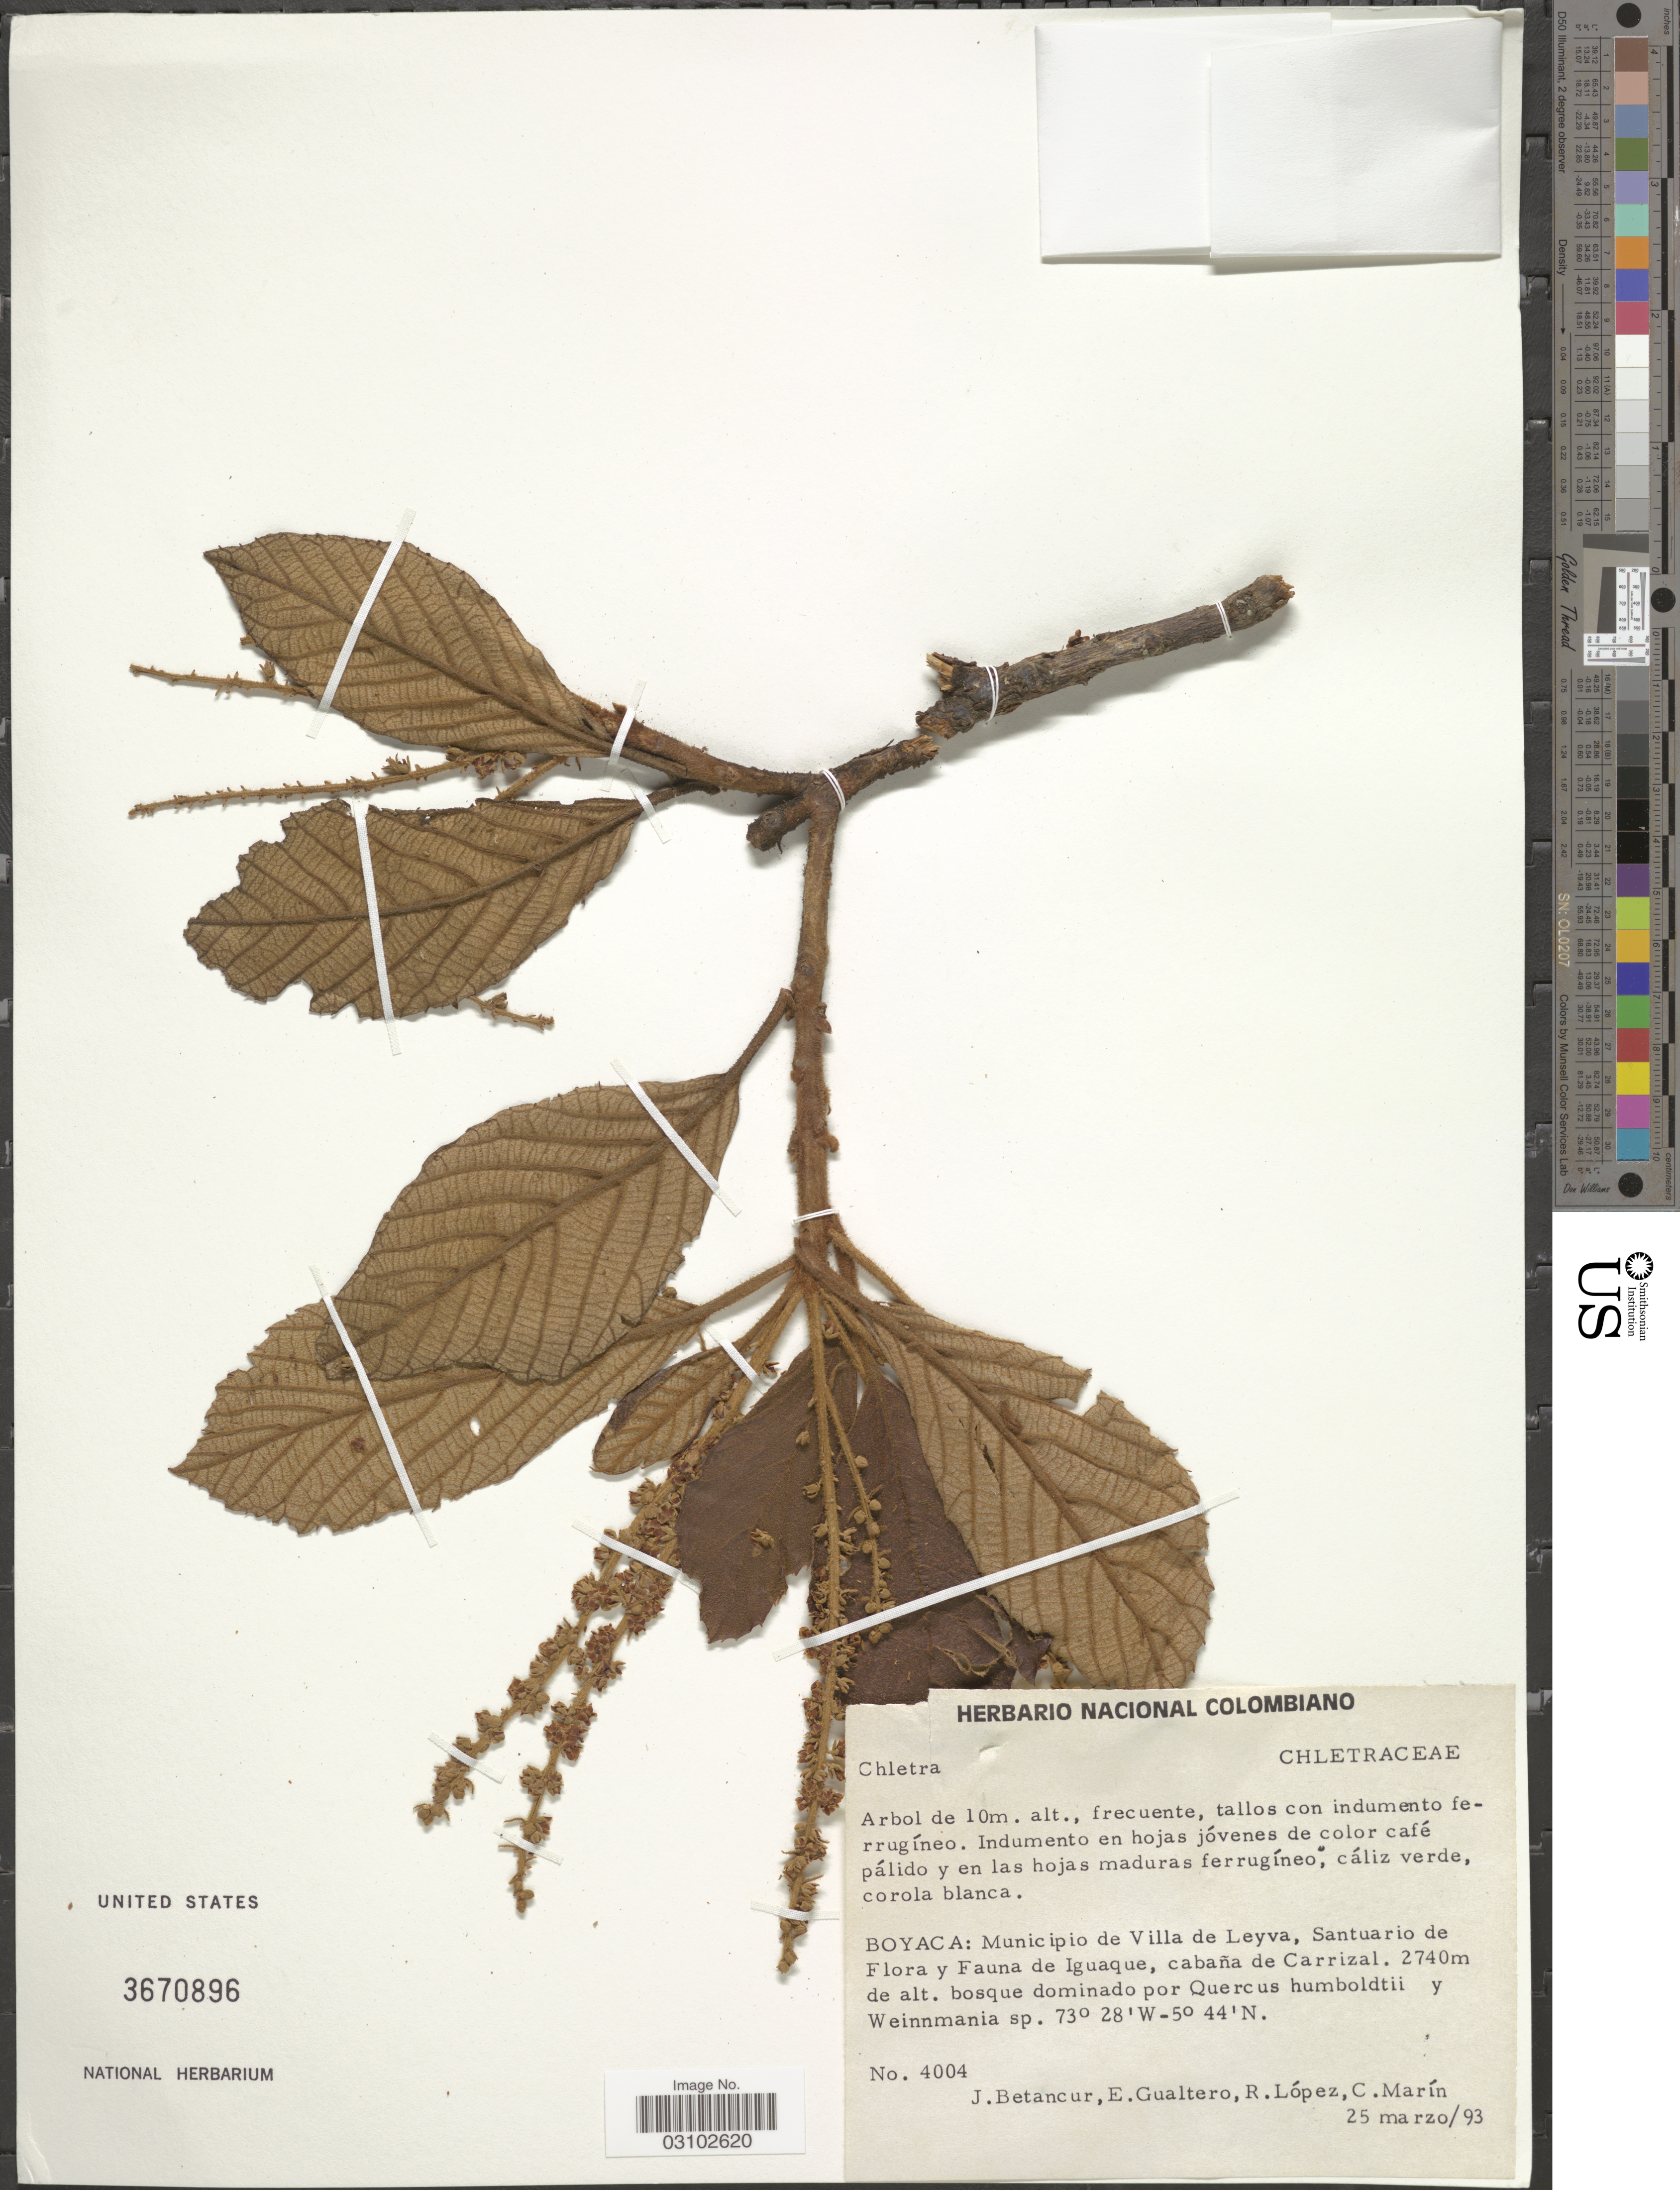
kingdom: Plantae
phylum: Tracheophyta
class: Magnoliopsida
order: Ericales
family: Clethraceae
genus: Clethra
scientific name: Clethra sp.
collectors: J. Betancur, E. Gualtero, R. Lopez & C. Marín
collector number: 4004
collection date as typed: Transcribed d/m/y: 25/3/93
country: Colombia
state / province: Boyacá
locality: Municipio de Villa de Leyva, Santuario de Flora y Fauna de Iguaque, cabaña de Carrizal.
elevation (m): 2740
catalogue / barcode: US 3670896